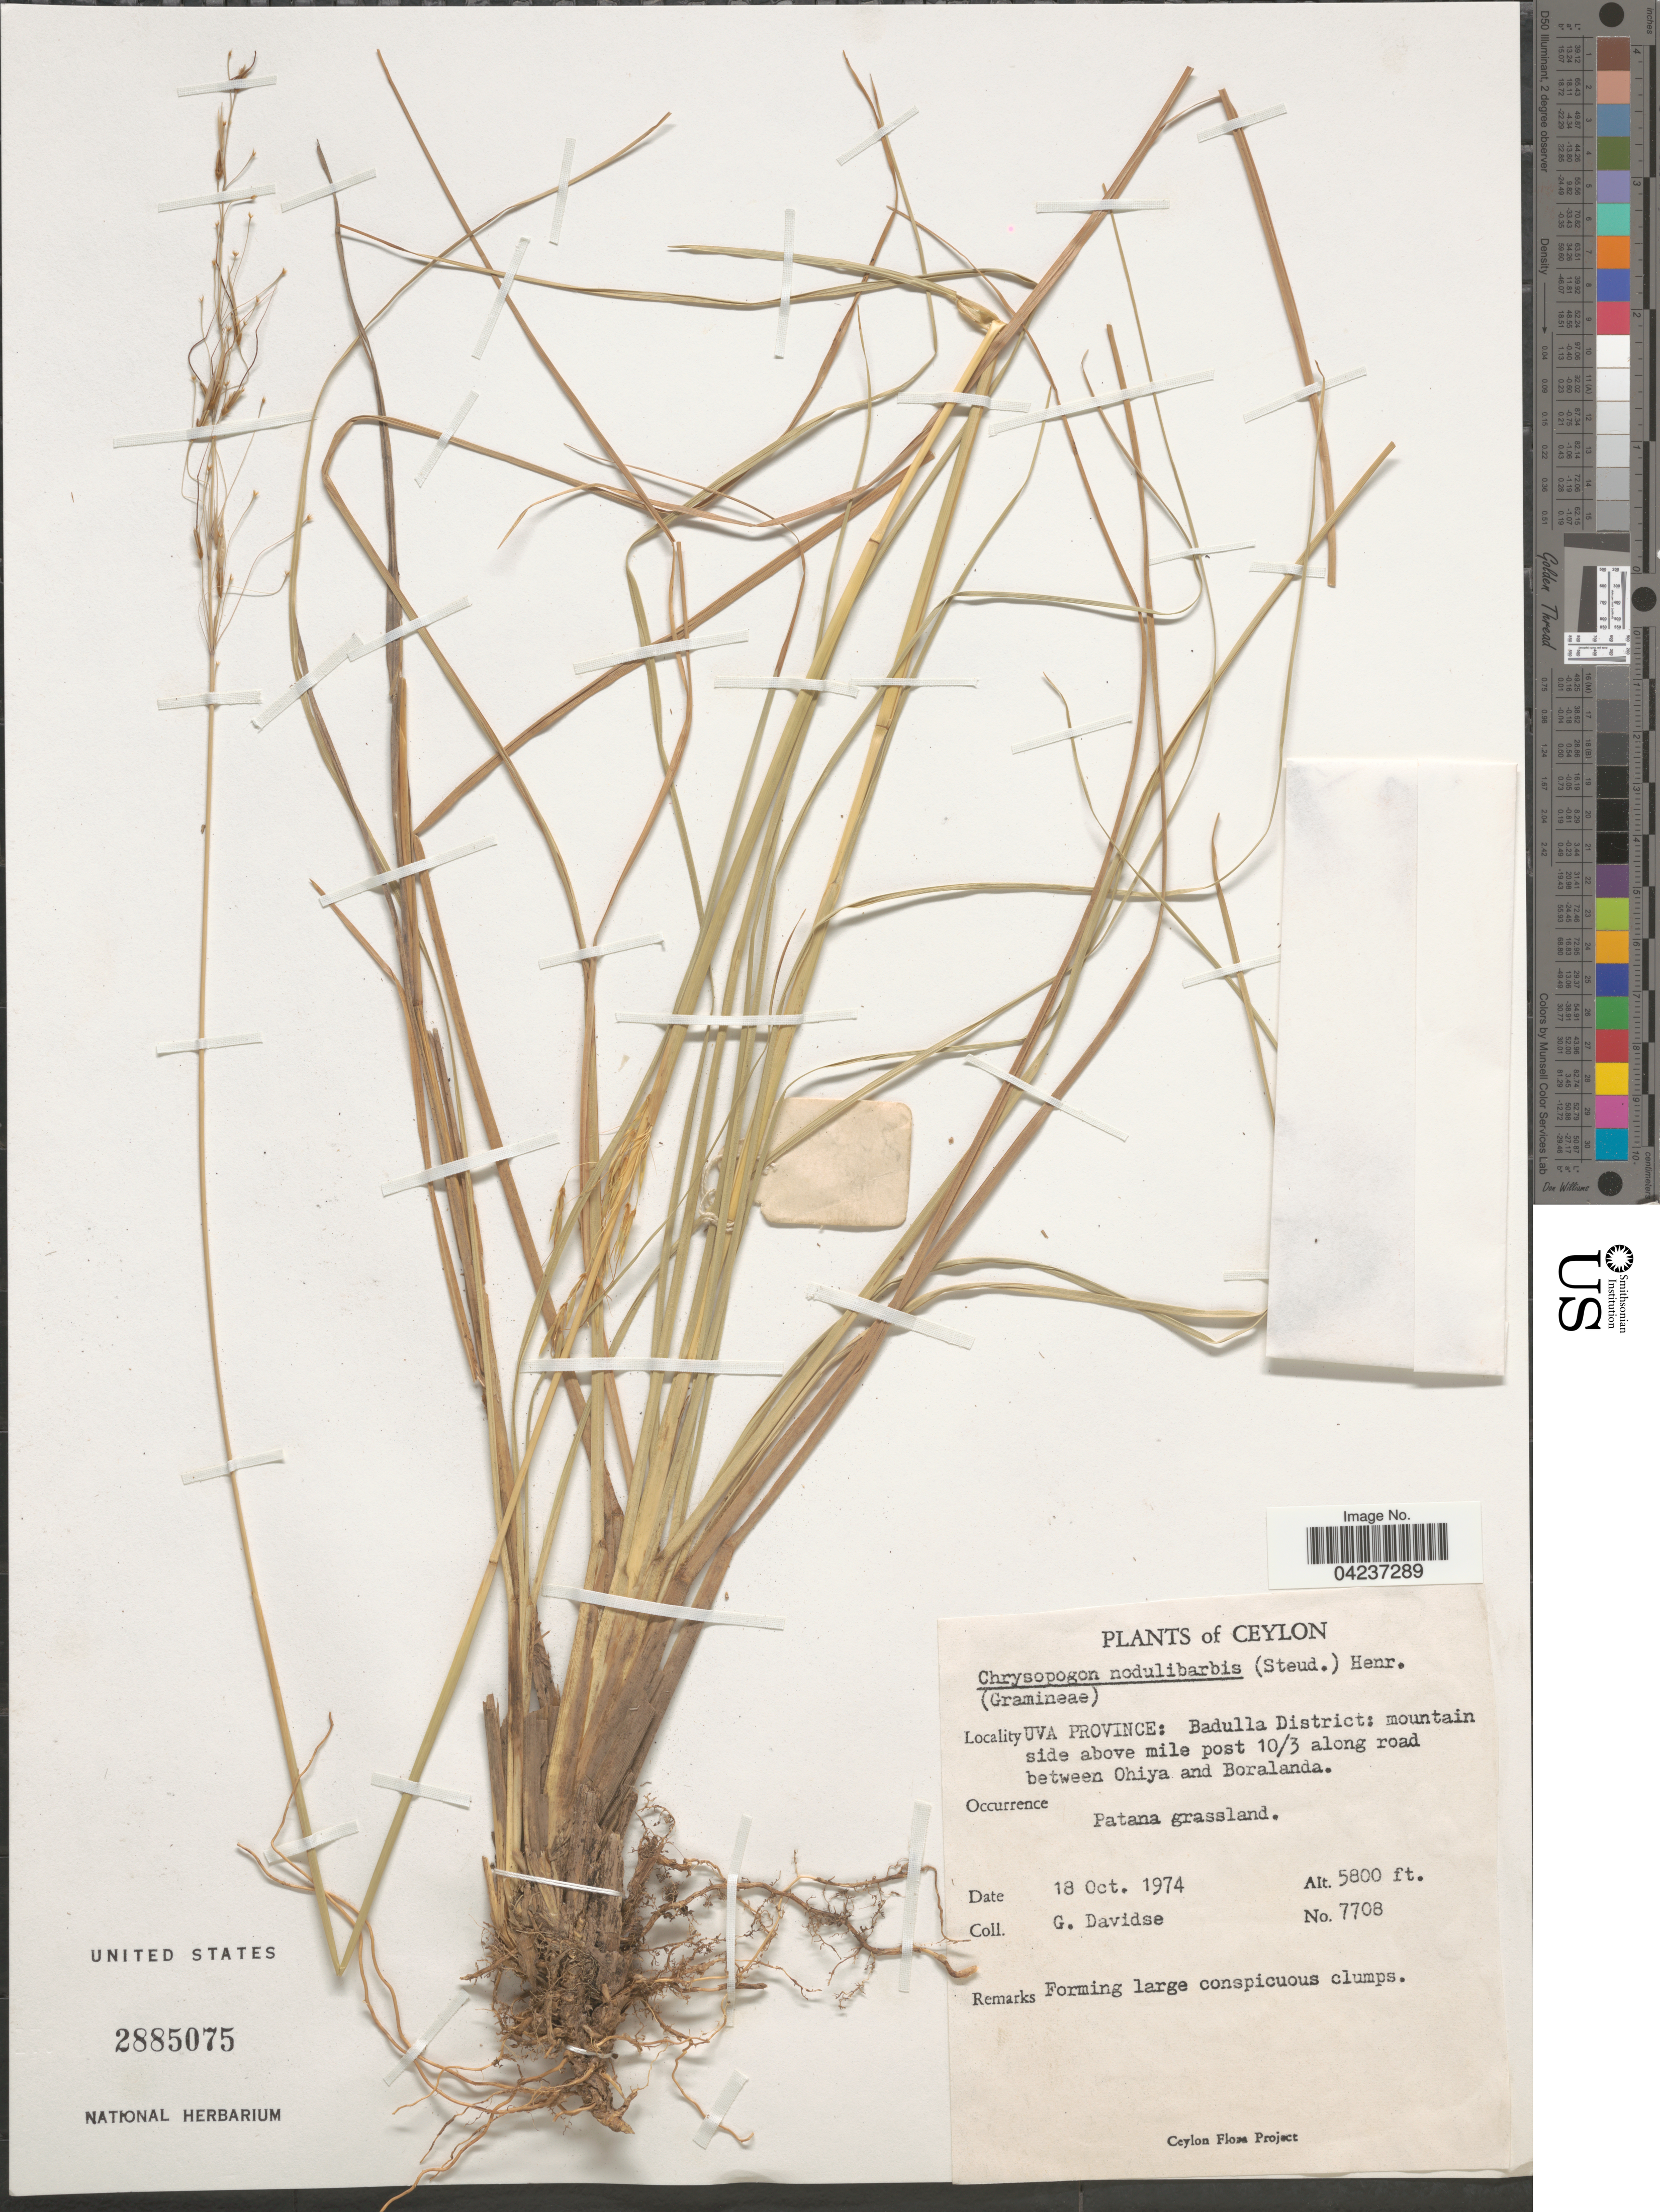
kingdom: Plantae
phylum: Tracheophyta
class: Liliopsida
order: Poales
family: Poaceae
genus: Chrysopogon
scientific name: Chrysopogon nodulibarbis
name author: (Hochst. ex Steud.) Henr.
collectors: G. Davidse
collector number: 7708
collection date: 1974-10-18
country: Sri Lanka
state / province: Uva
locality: Ceylon. Badulla District: mountain side above mile post 10/3 along road between Ohiya and Boralanda. Patana grassland.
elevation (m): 1768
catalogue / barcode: US 2885075